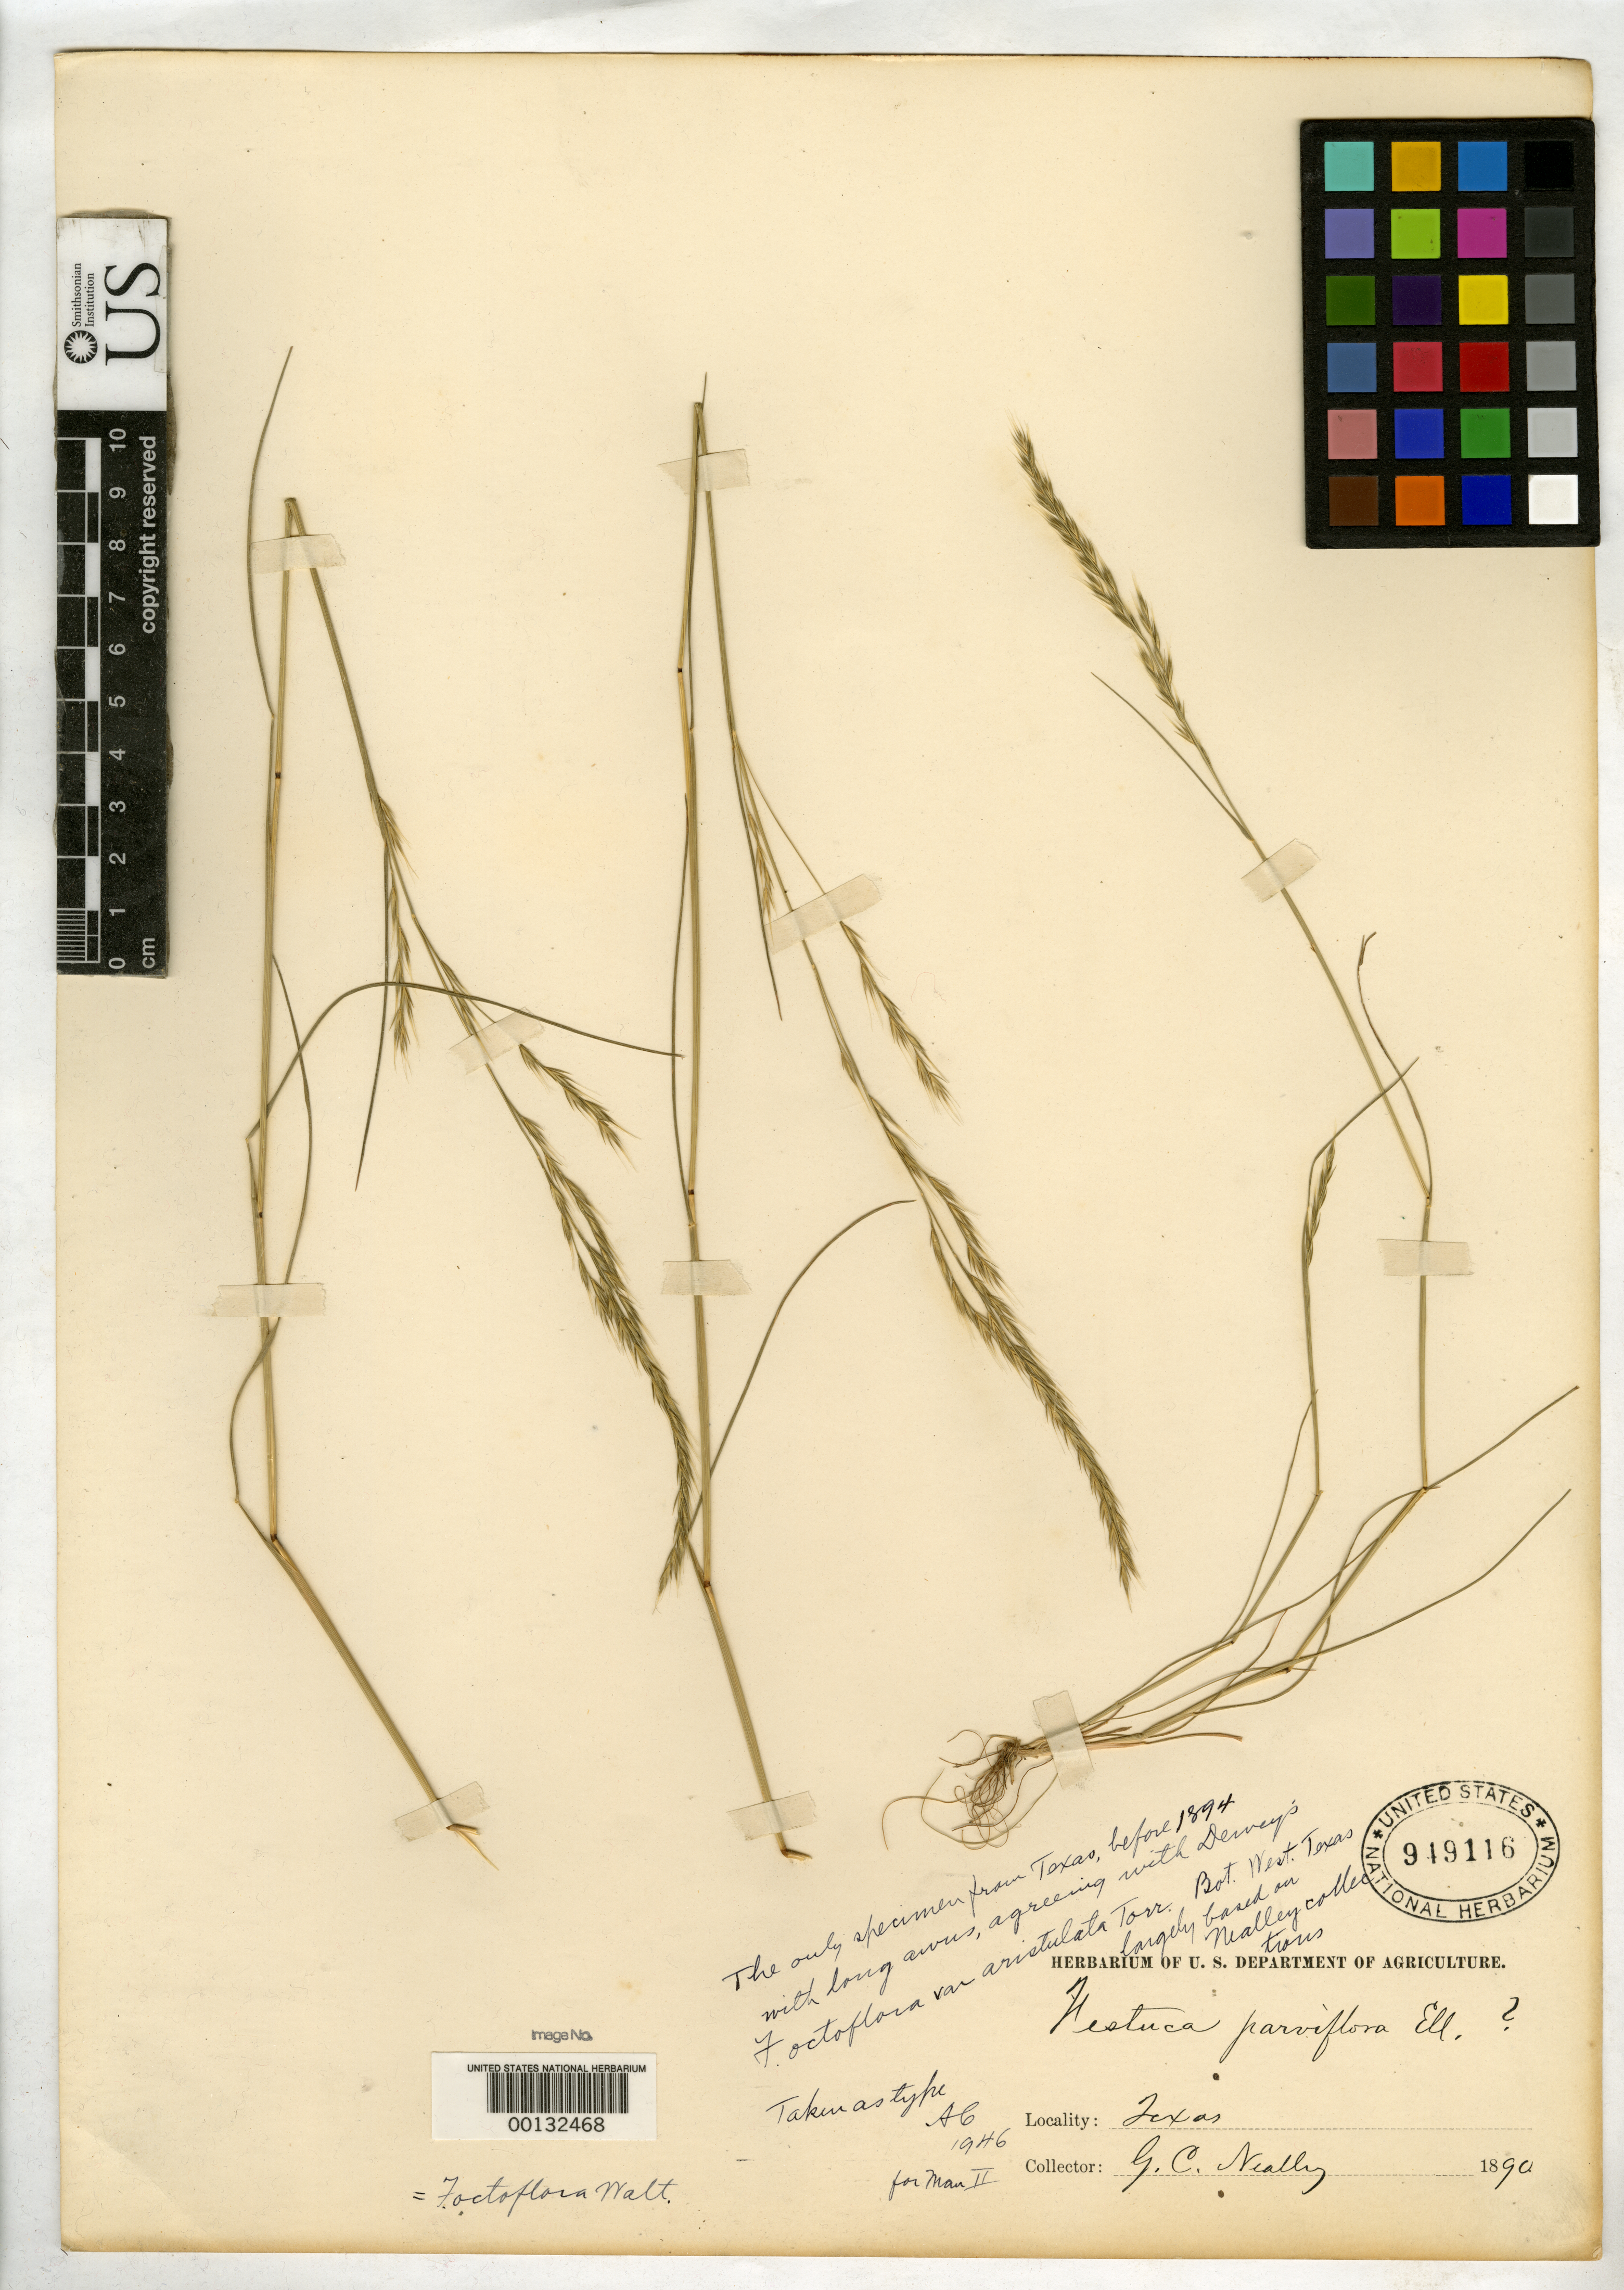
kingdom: Plantae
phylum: Tracheophyta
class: Liliopsida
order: Poales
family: Poaceae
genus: Festuca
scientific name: Festuca octoflora var. aristulata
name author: Torr. ex L.H. Dewey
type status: Type Collection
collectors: G. C. Nealley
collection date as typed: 1890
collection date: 1890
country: United States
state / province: Texas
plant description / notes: No type or collections cited in protologue, "of the same range" [as F. octoflora] suggesting two or more collections, i.e., syntypes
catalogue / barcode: US 949116